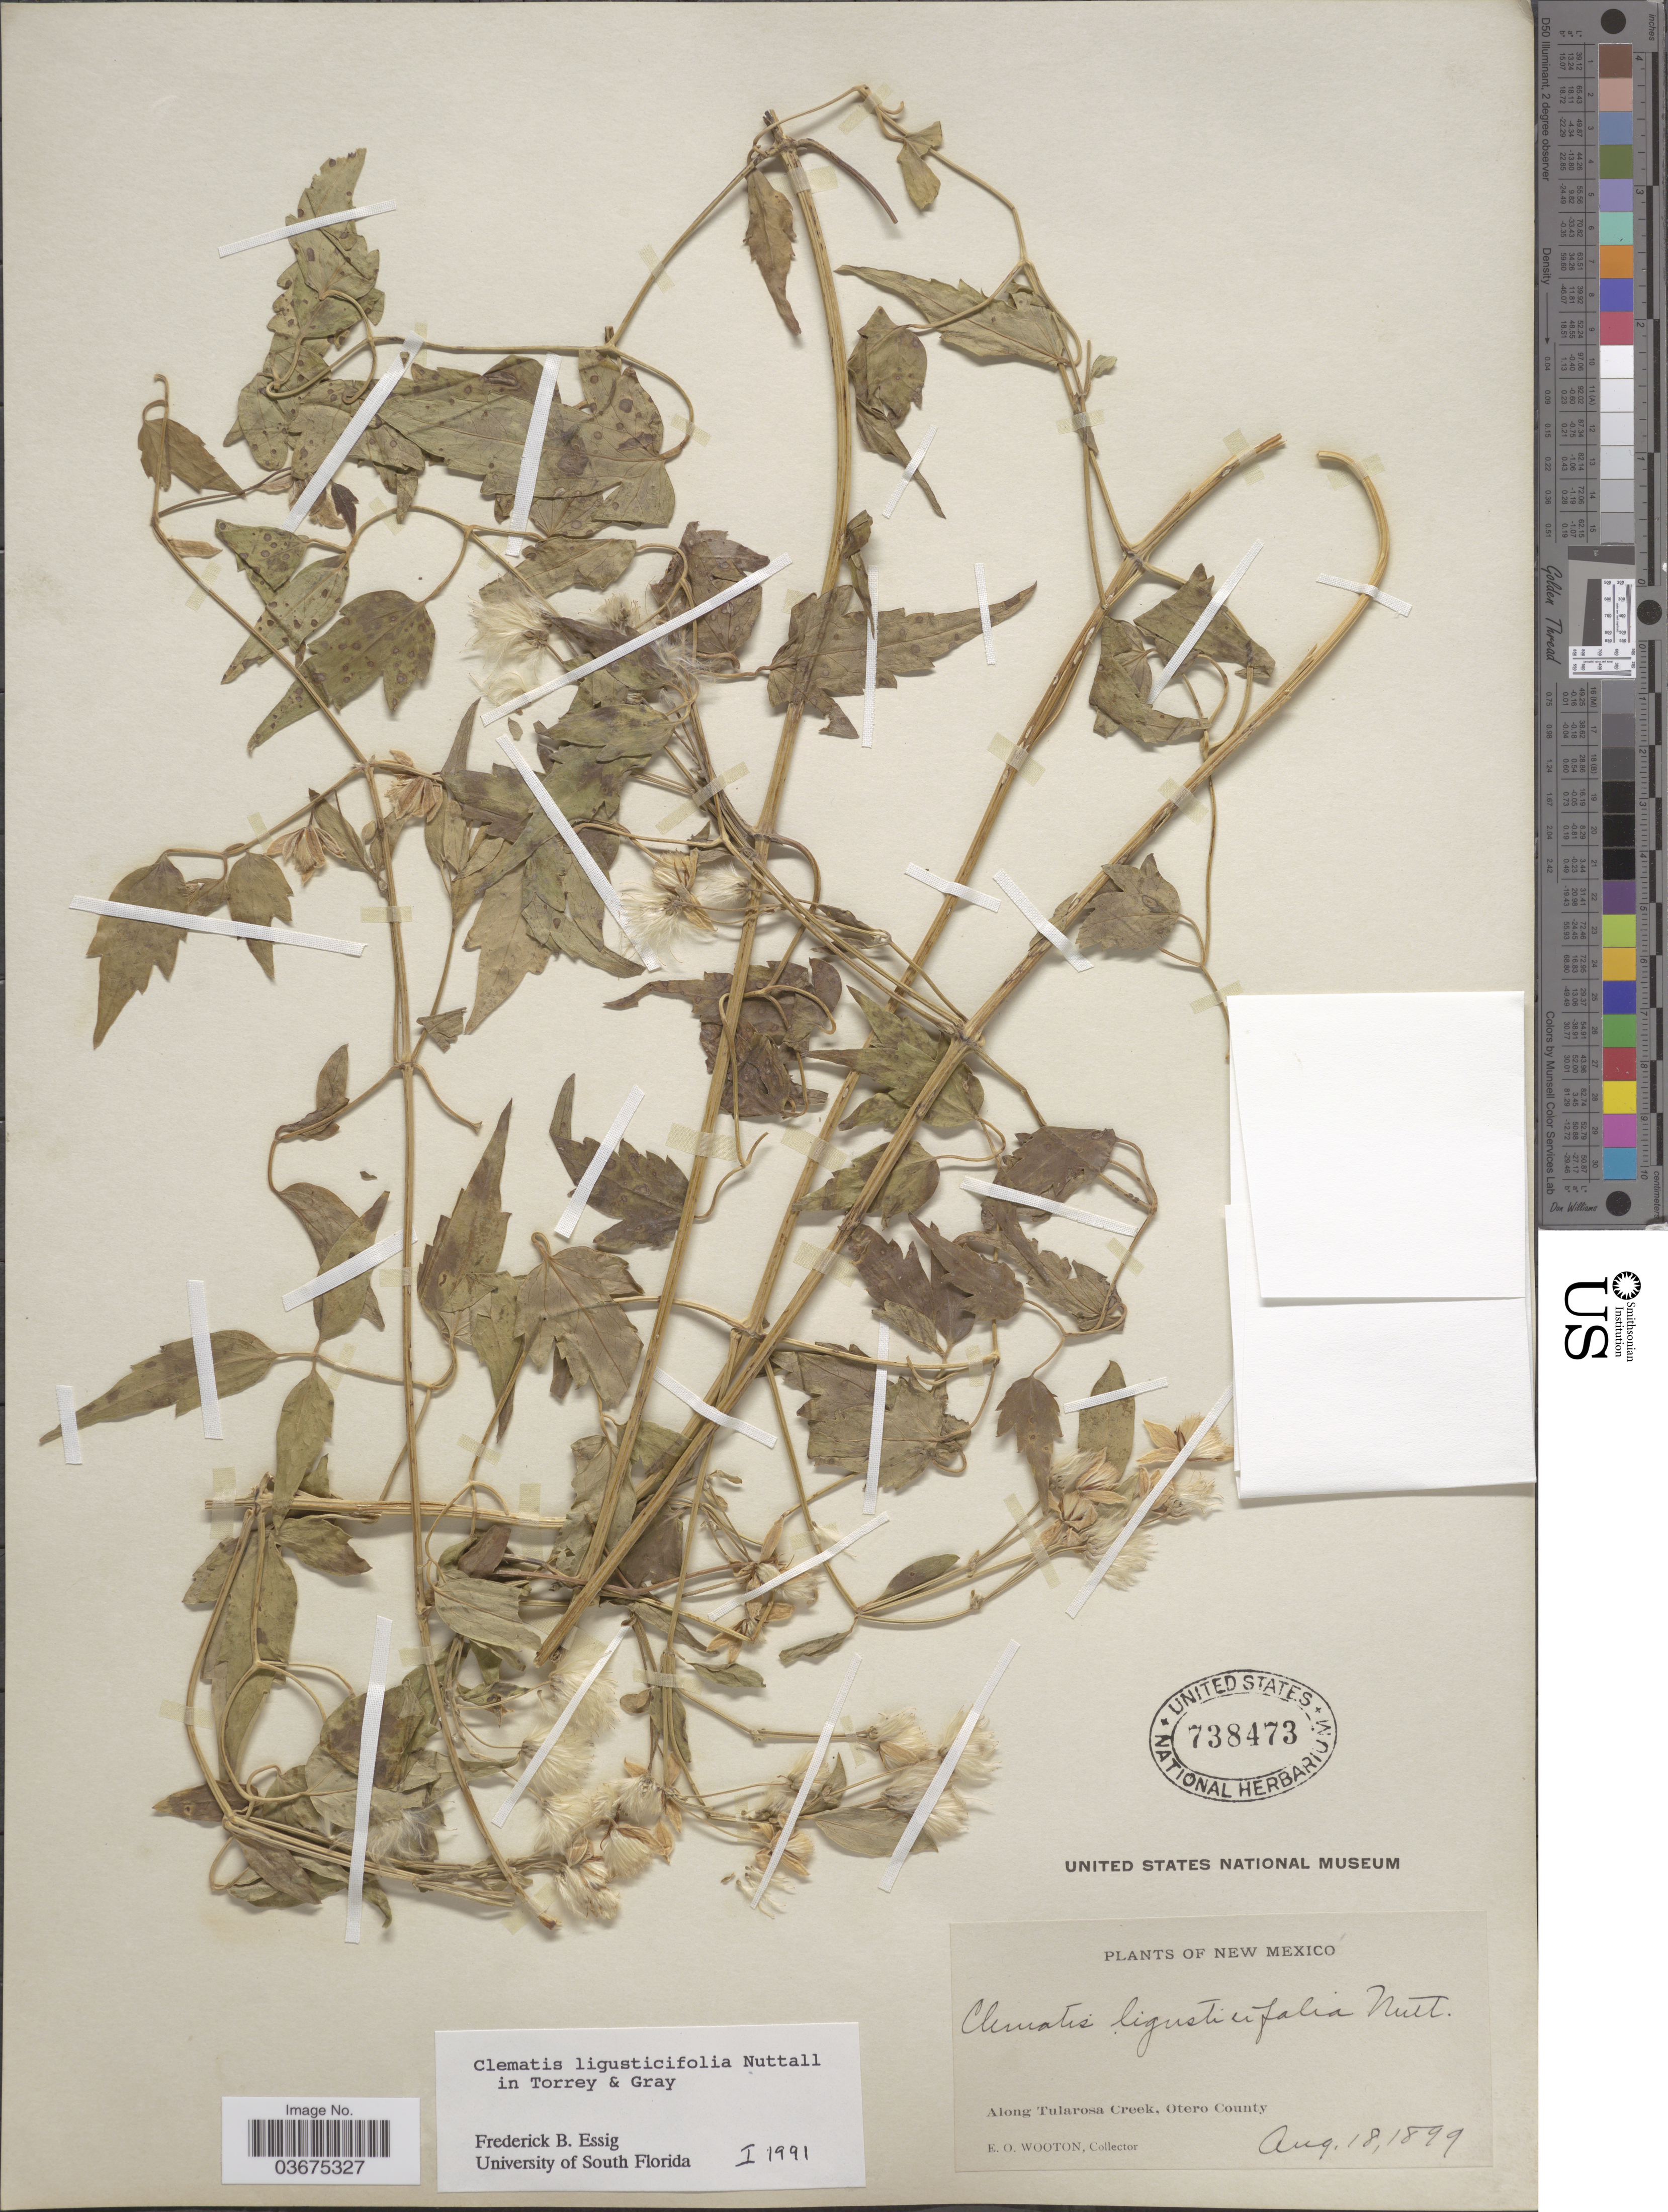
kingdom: Plantae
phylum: Tracheophyta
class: Magnoliopsida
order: Ranunculales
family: Ranunculaceae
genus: Clematis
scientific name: Clematis ligusticifolia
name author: Nutt.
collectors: E. O. Wooton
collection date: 1899-08-18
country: United States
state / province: New Mexico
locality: Along Tularosa Creek, Otero County.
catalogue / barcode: US 738473